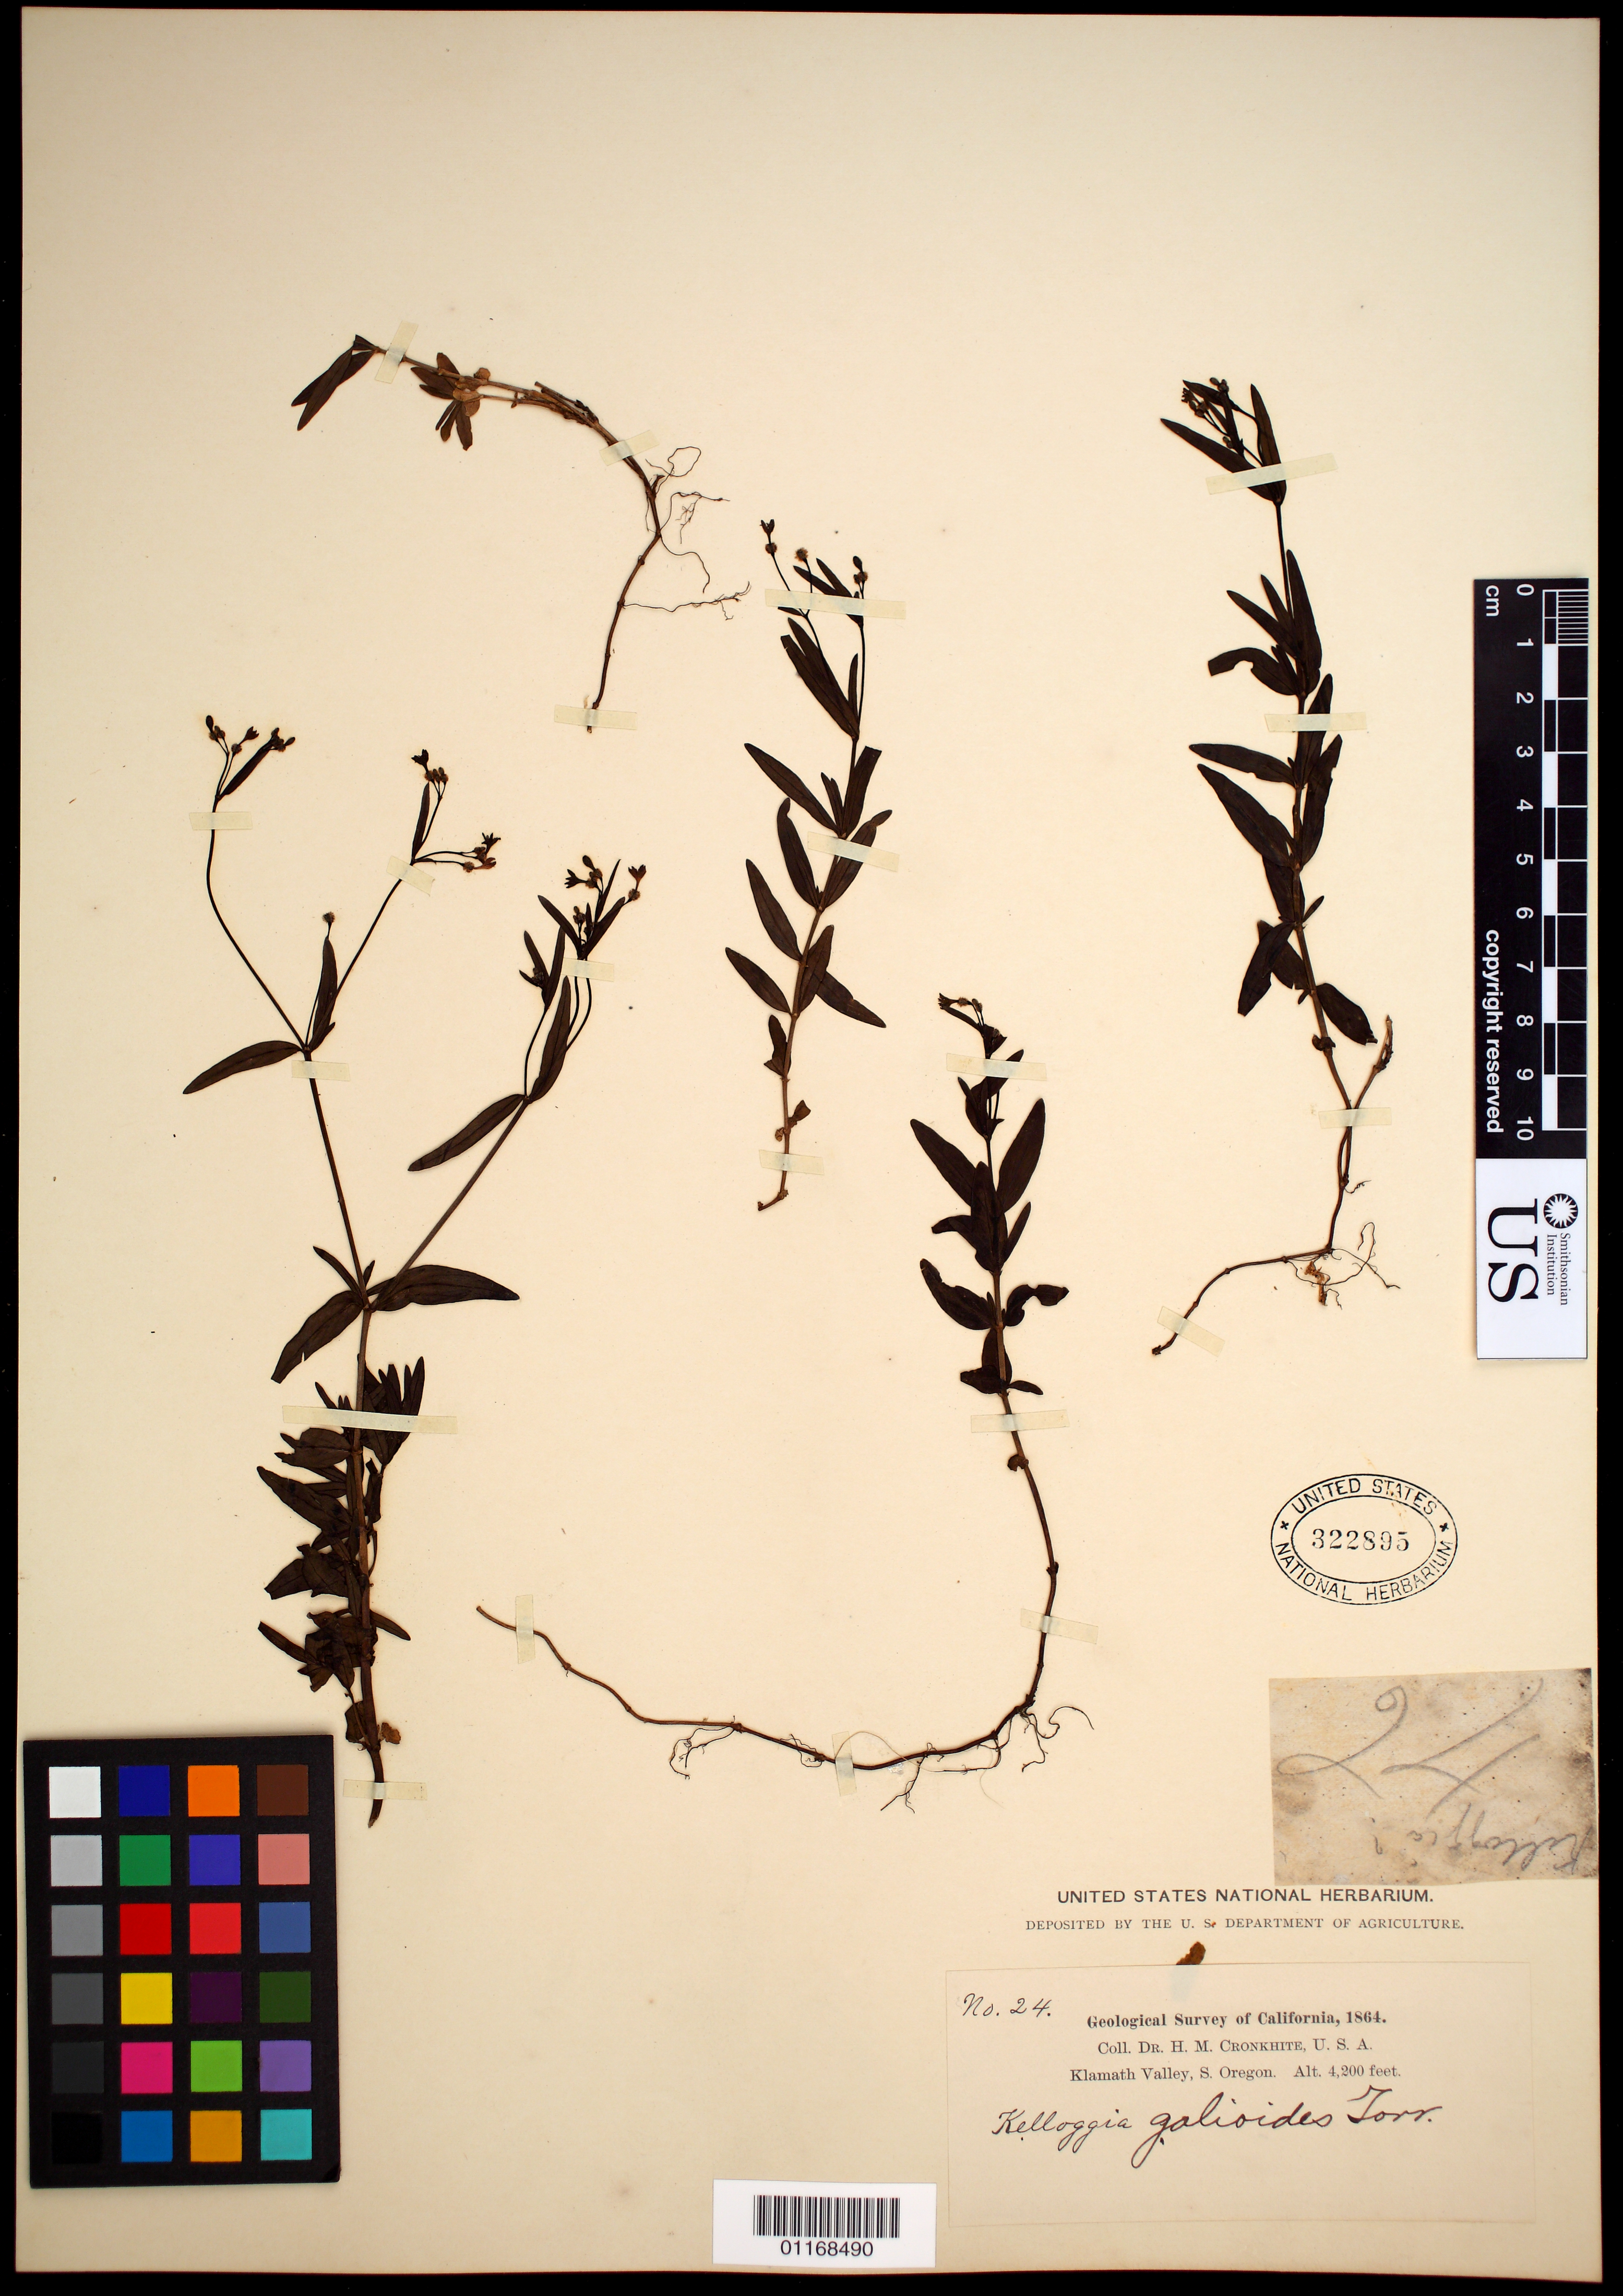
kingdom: Plantae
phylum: Tracheophyta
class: Magnoliopsida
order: Gentianales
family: Rubiaceae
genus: Kelloggia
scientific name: Kelloggia galioides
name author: Torr.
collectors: H. M. Cronkhite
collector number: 24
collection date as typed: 1864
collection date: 1864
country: United States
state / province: Oregon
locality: Klamath Valley, S. Oregon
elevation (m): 1280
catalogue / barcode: US 322895